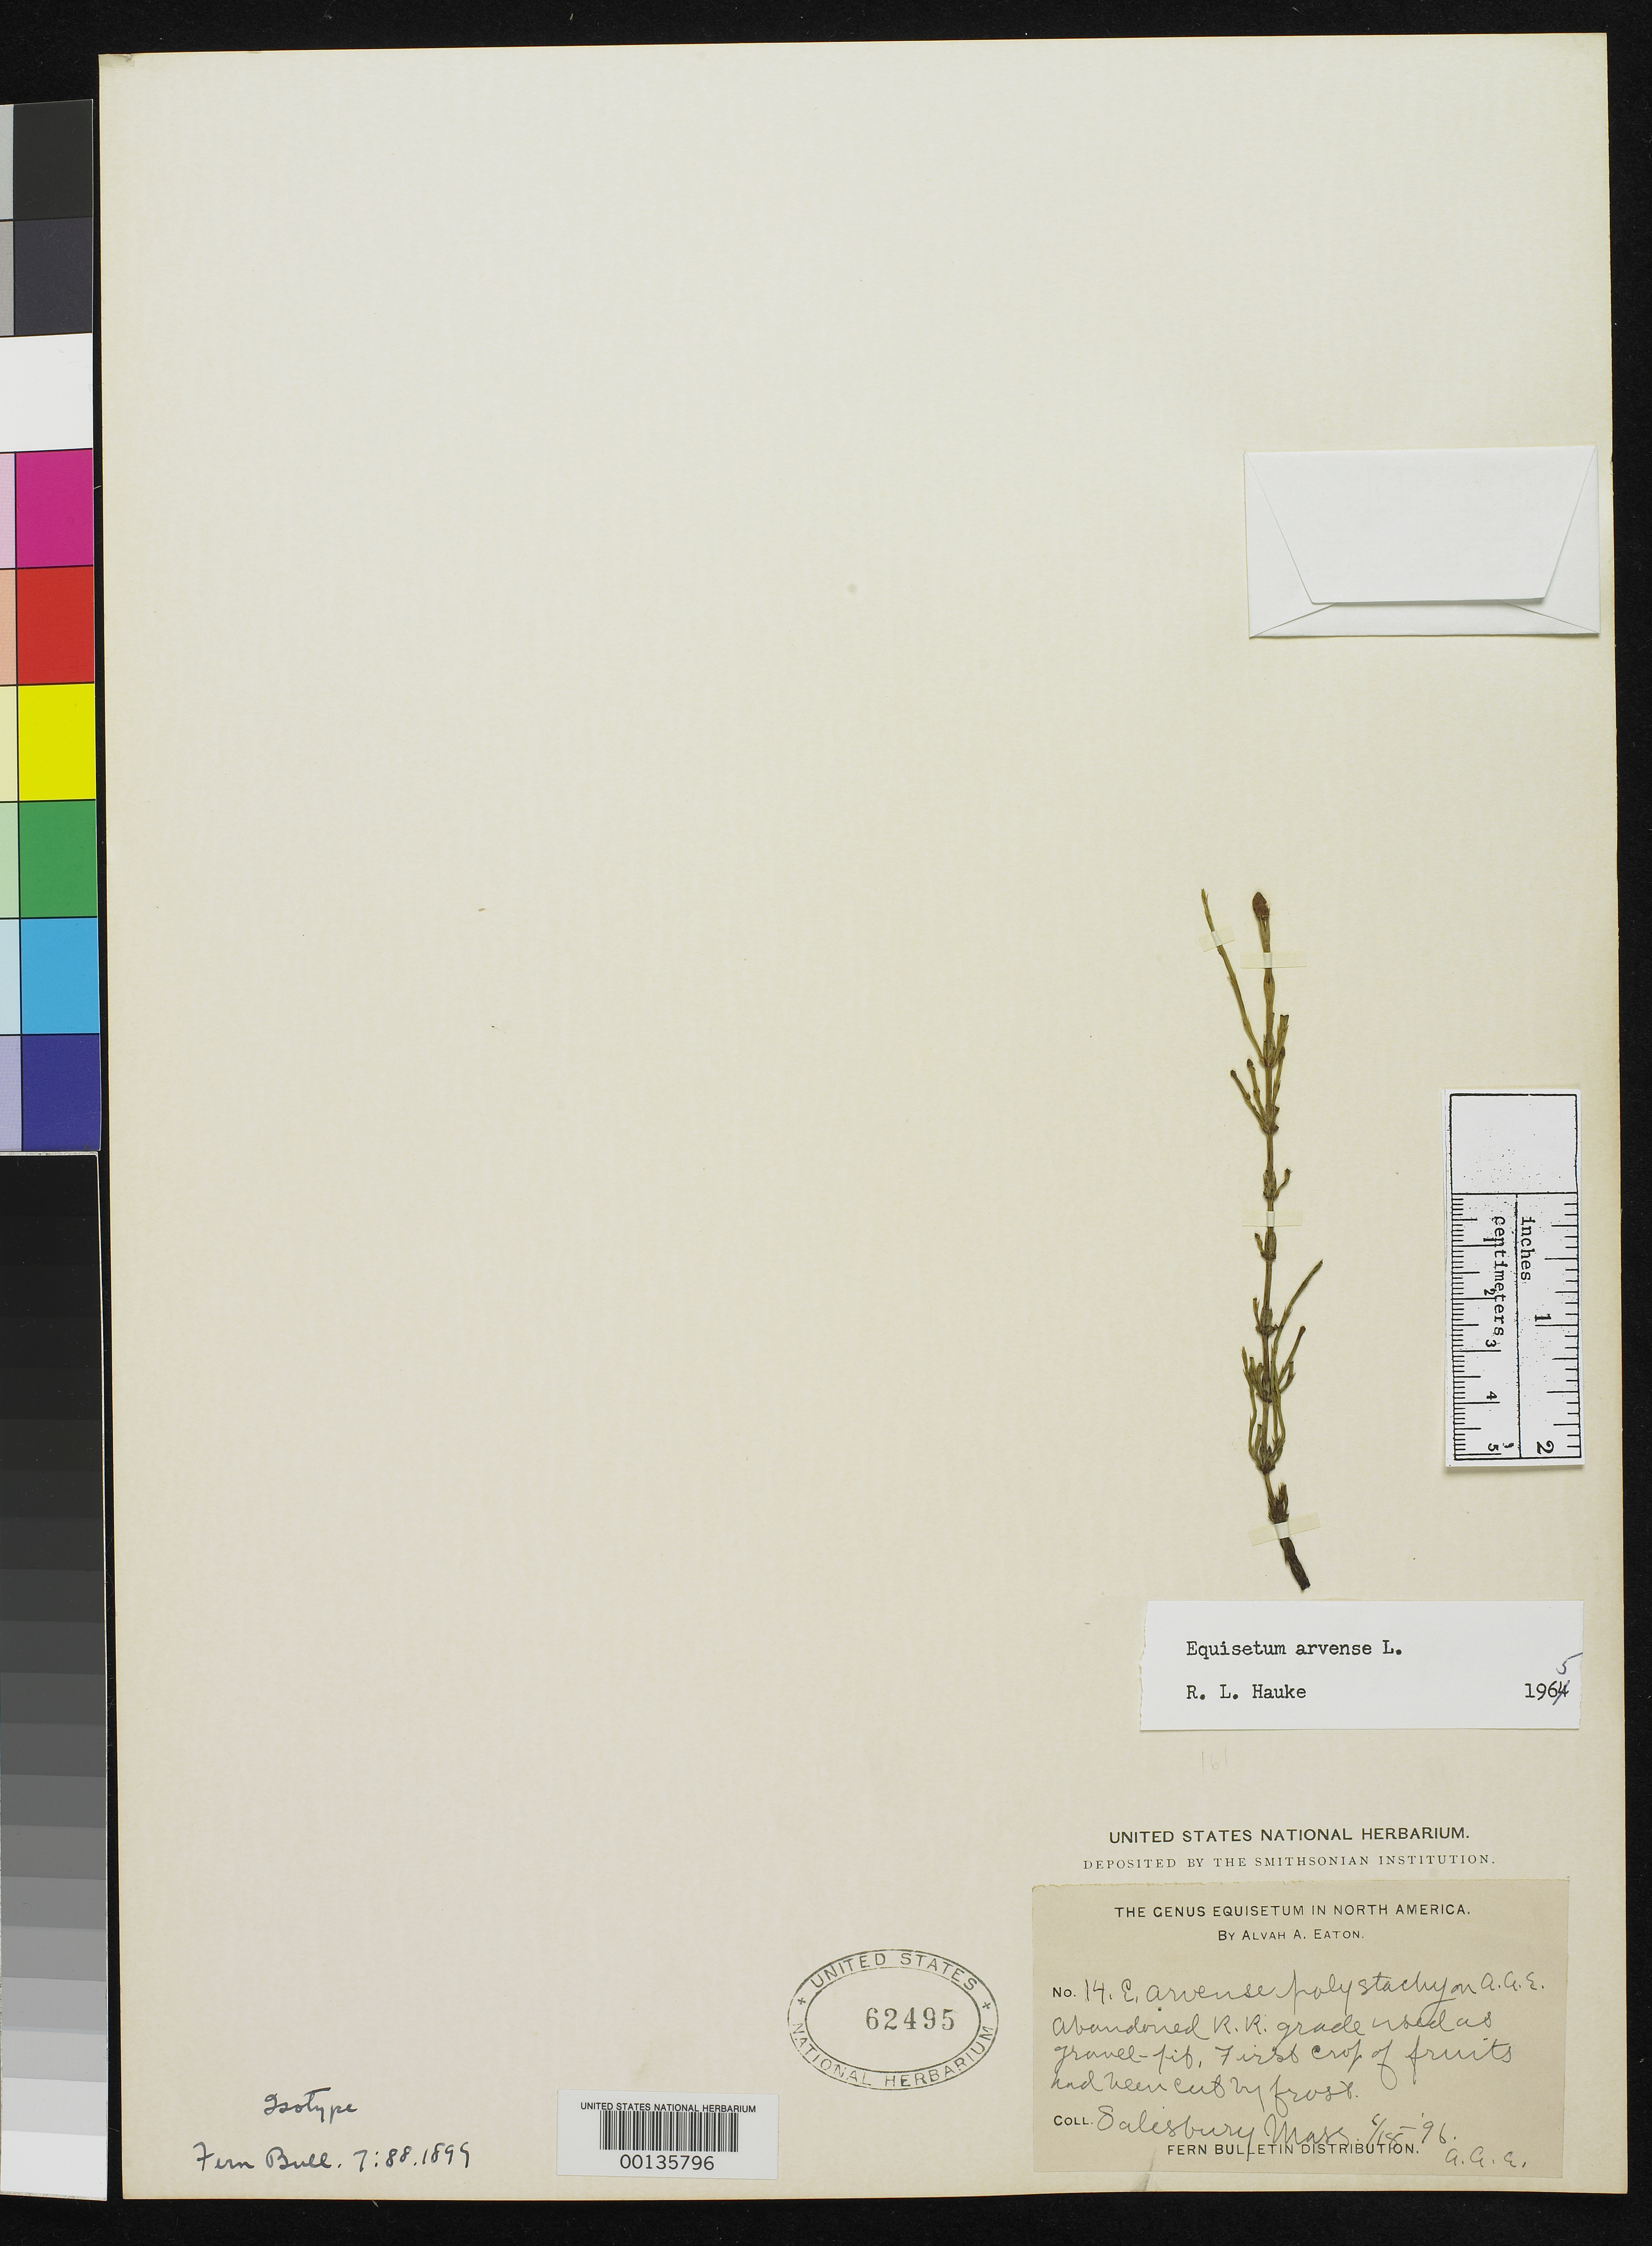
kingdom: Plantae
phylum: Tracheophyta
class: Polypodiopsida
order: Equisetales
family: Equisetaceae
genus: Equisetum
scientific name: Equisetum polystachyon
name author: A.A. Eaton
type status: Type Collection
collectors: A. A. Eaton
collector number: Eaton Equiset. Distr. 14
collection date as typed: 18 May 1896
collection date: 1896-05-18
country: United States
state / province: Massachusetts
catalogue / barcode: US 62495